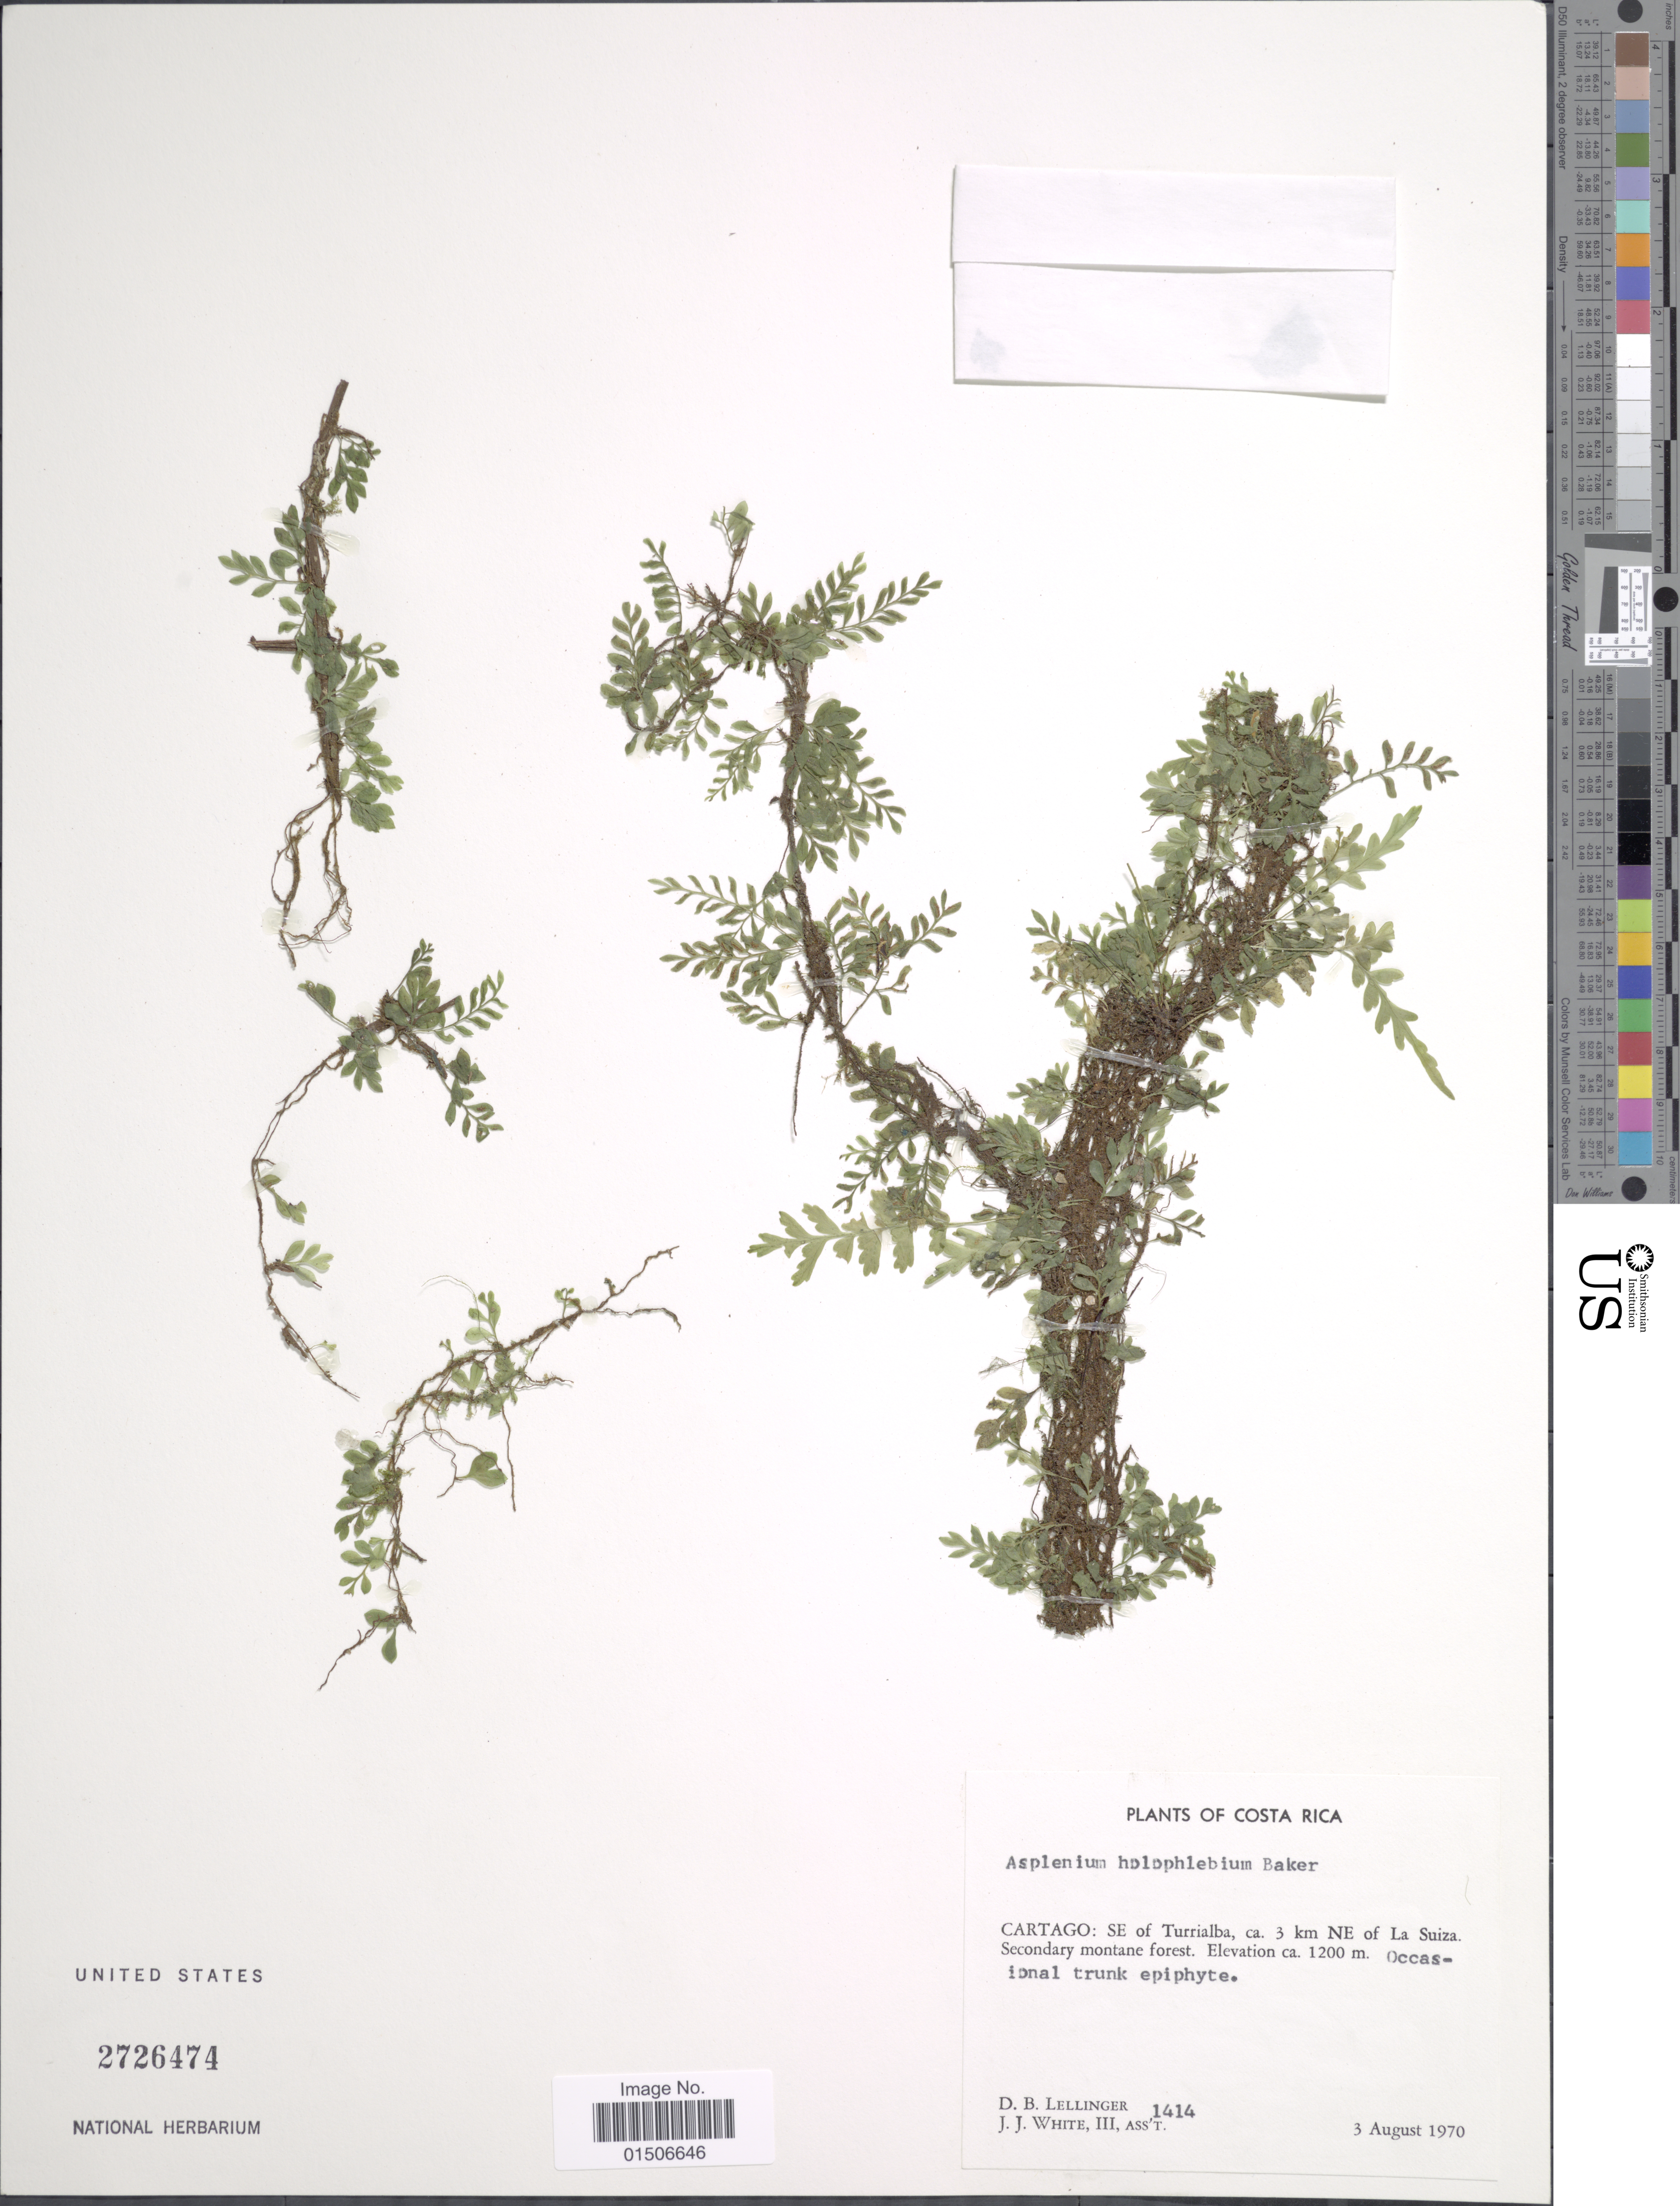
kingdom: Plantae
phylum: Tracheophyta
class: Polypodiopsida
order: Polypodiales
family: Aspleniaceae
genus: Asplenium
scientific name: Asplenium holophlebium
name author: Baker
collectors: D. B. Lellinger & J. J. White III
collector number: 1414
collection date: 1970-08-03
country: Costa Rica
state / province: Cartago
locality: SE of Turrialba, ca 3 km NE of La Suiza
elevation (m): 1200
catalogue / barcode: US 2726474